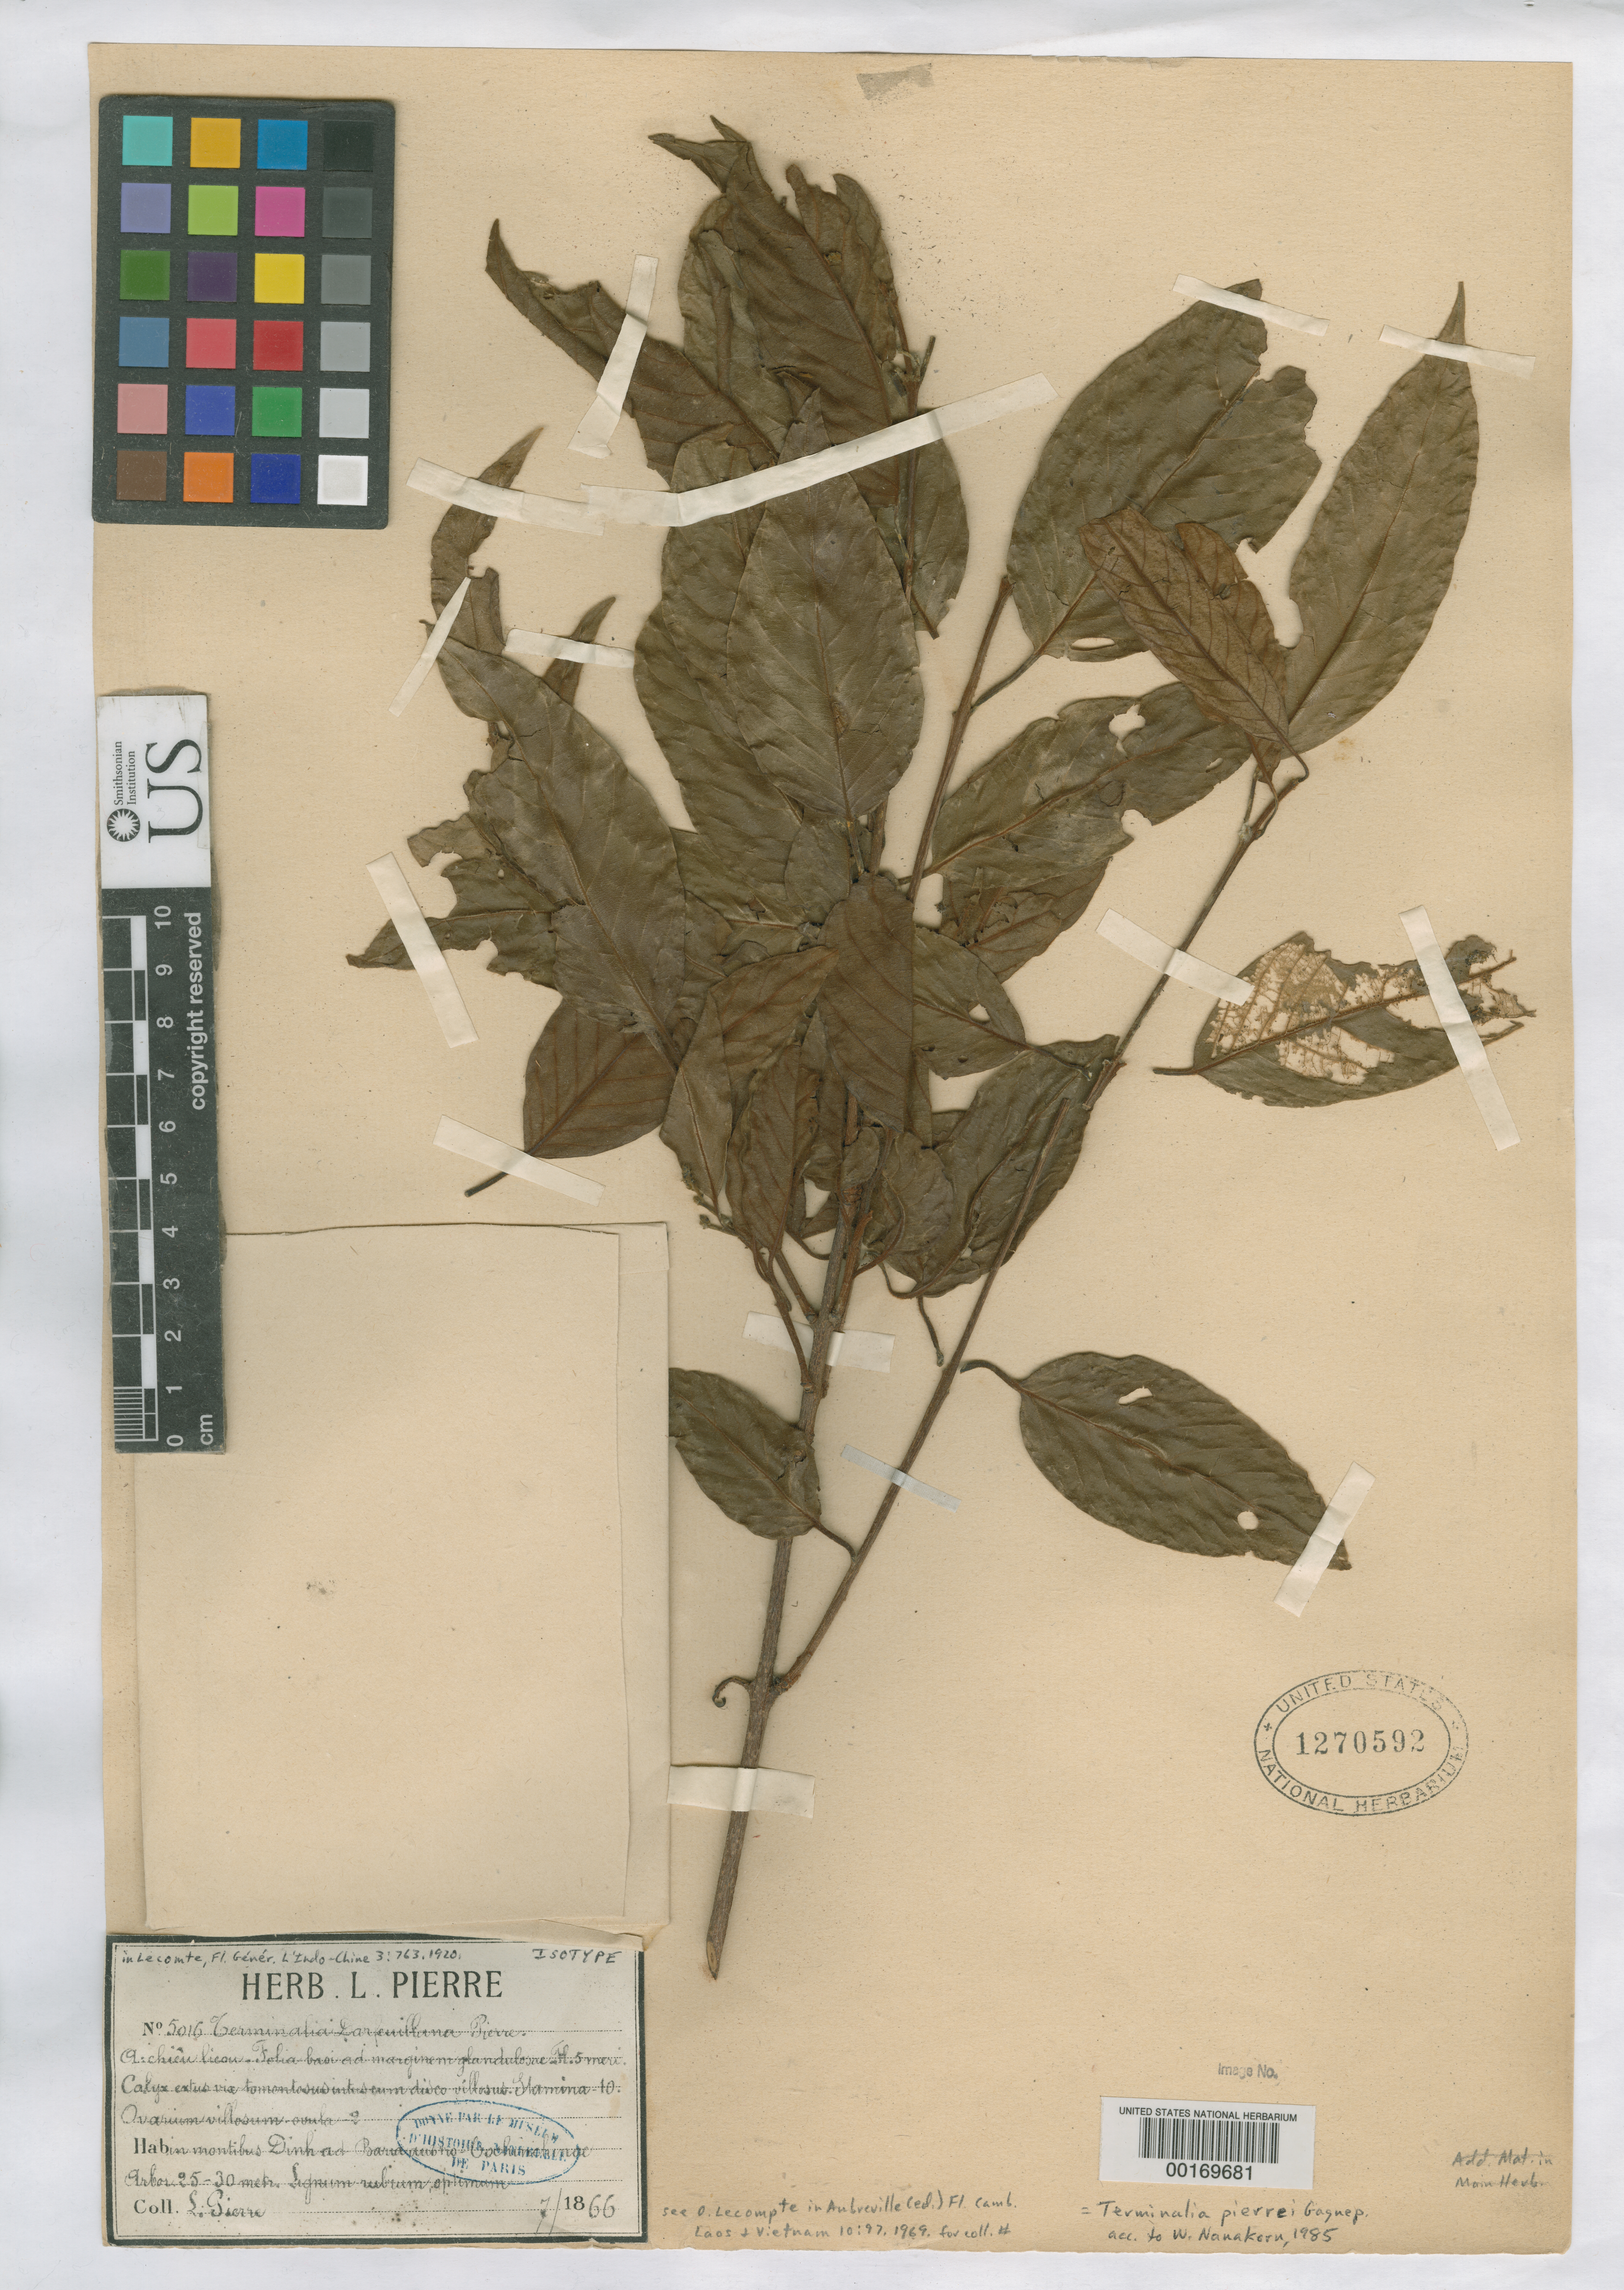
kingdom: Plantae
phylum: Tracheophyta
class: Magnoliopsida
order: Myrtales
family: Combretaceae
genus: Terminalia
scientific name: Terminalia darfeuillana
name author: Pierre ex Laness.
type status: Isotype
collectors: J. Pierre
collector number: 5016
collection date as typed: Jul 1866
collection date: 1866-07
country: Vietnam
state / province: Baria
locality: Monts Dinh.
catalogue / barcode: US 1270592